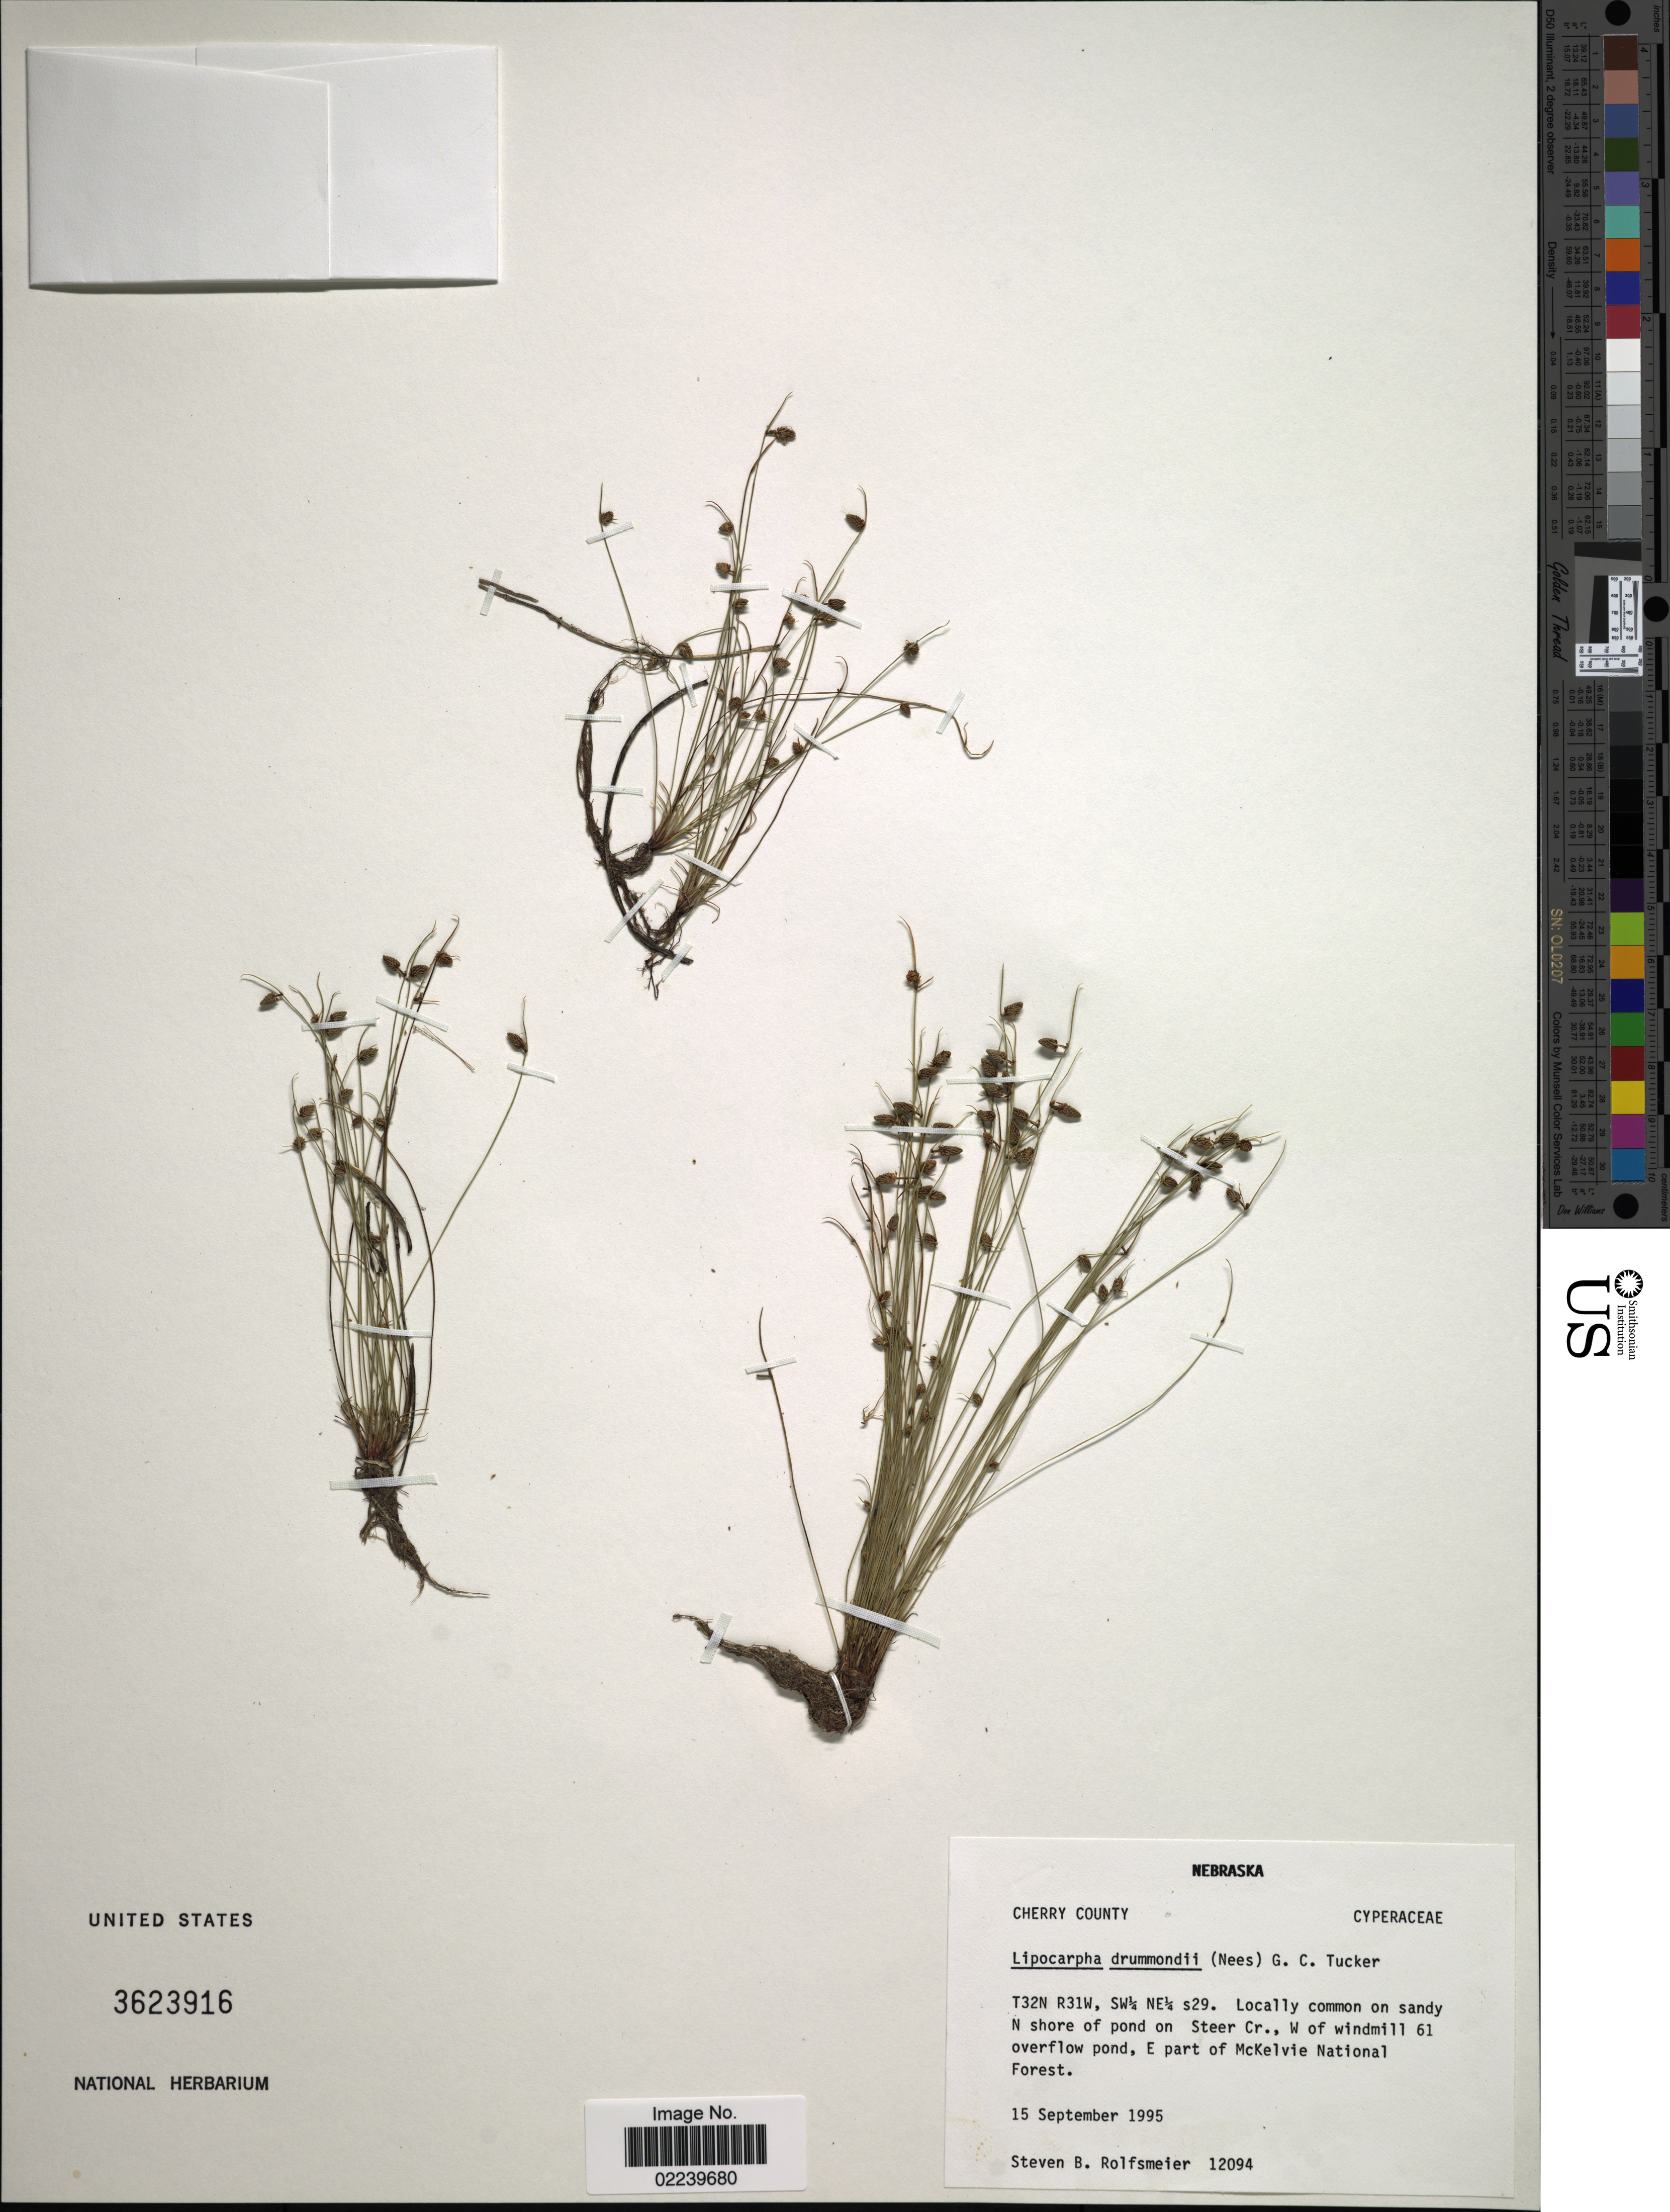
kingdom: Plantae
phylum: Tracheophyta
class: Liliopsida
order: Poales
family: Cyperaceae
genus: Cyperus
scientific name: Cyperus hemidrummondii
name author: Goetgh.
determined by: Strong, M. T., (US), Smithsonian Institution - National Museum of Natural History (UNITED STATES)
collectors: S. Rolfsmeier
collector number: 12094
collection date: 1995-09-15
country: United States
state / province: Nebraska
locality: T32N R31W, SW¼ s29, on sandy N shore of pond on Steer Cr., W of windmill 61 overflow pond, E part of McKelvie National Forest, Cherry County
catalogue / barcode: US 3623916